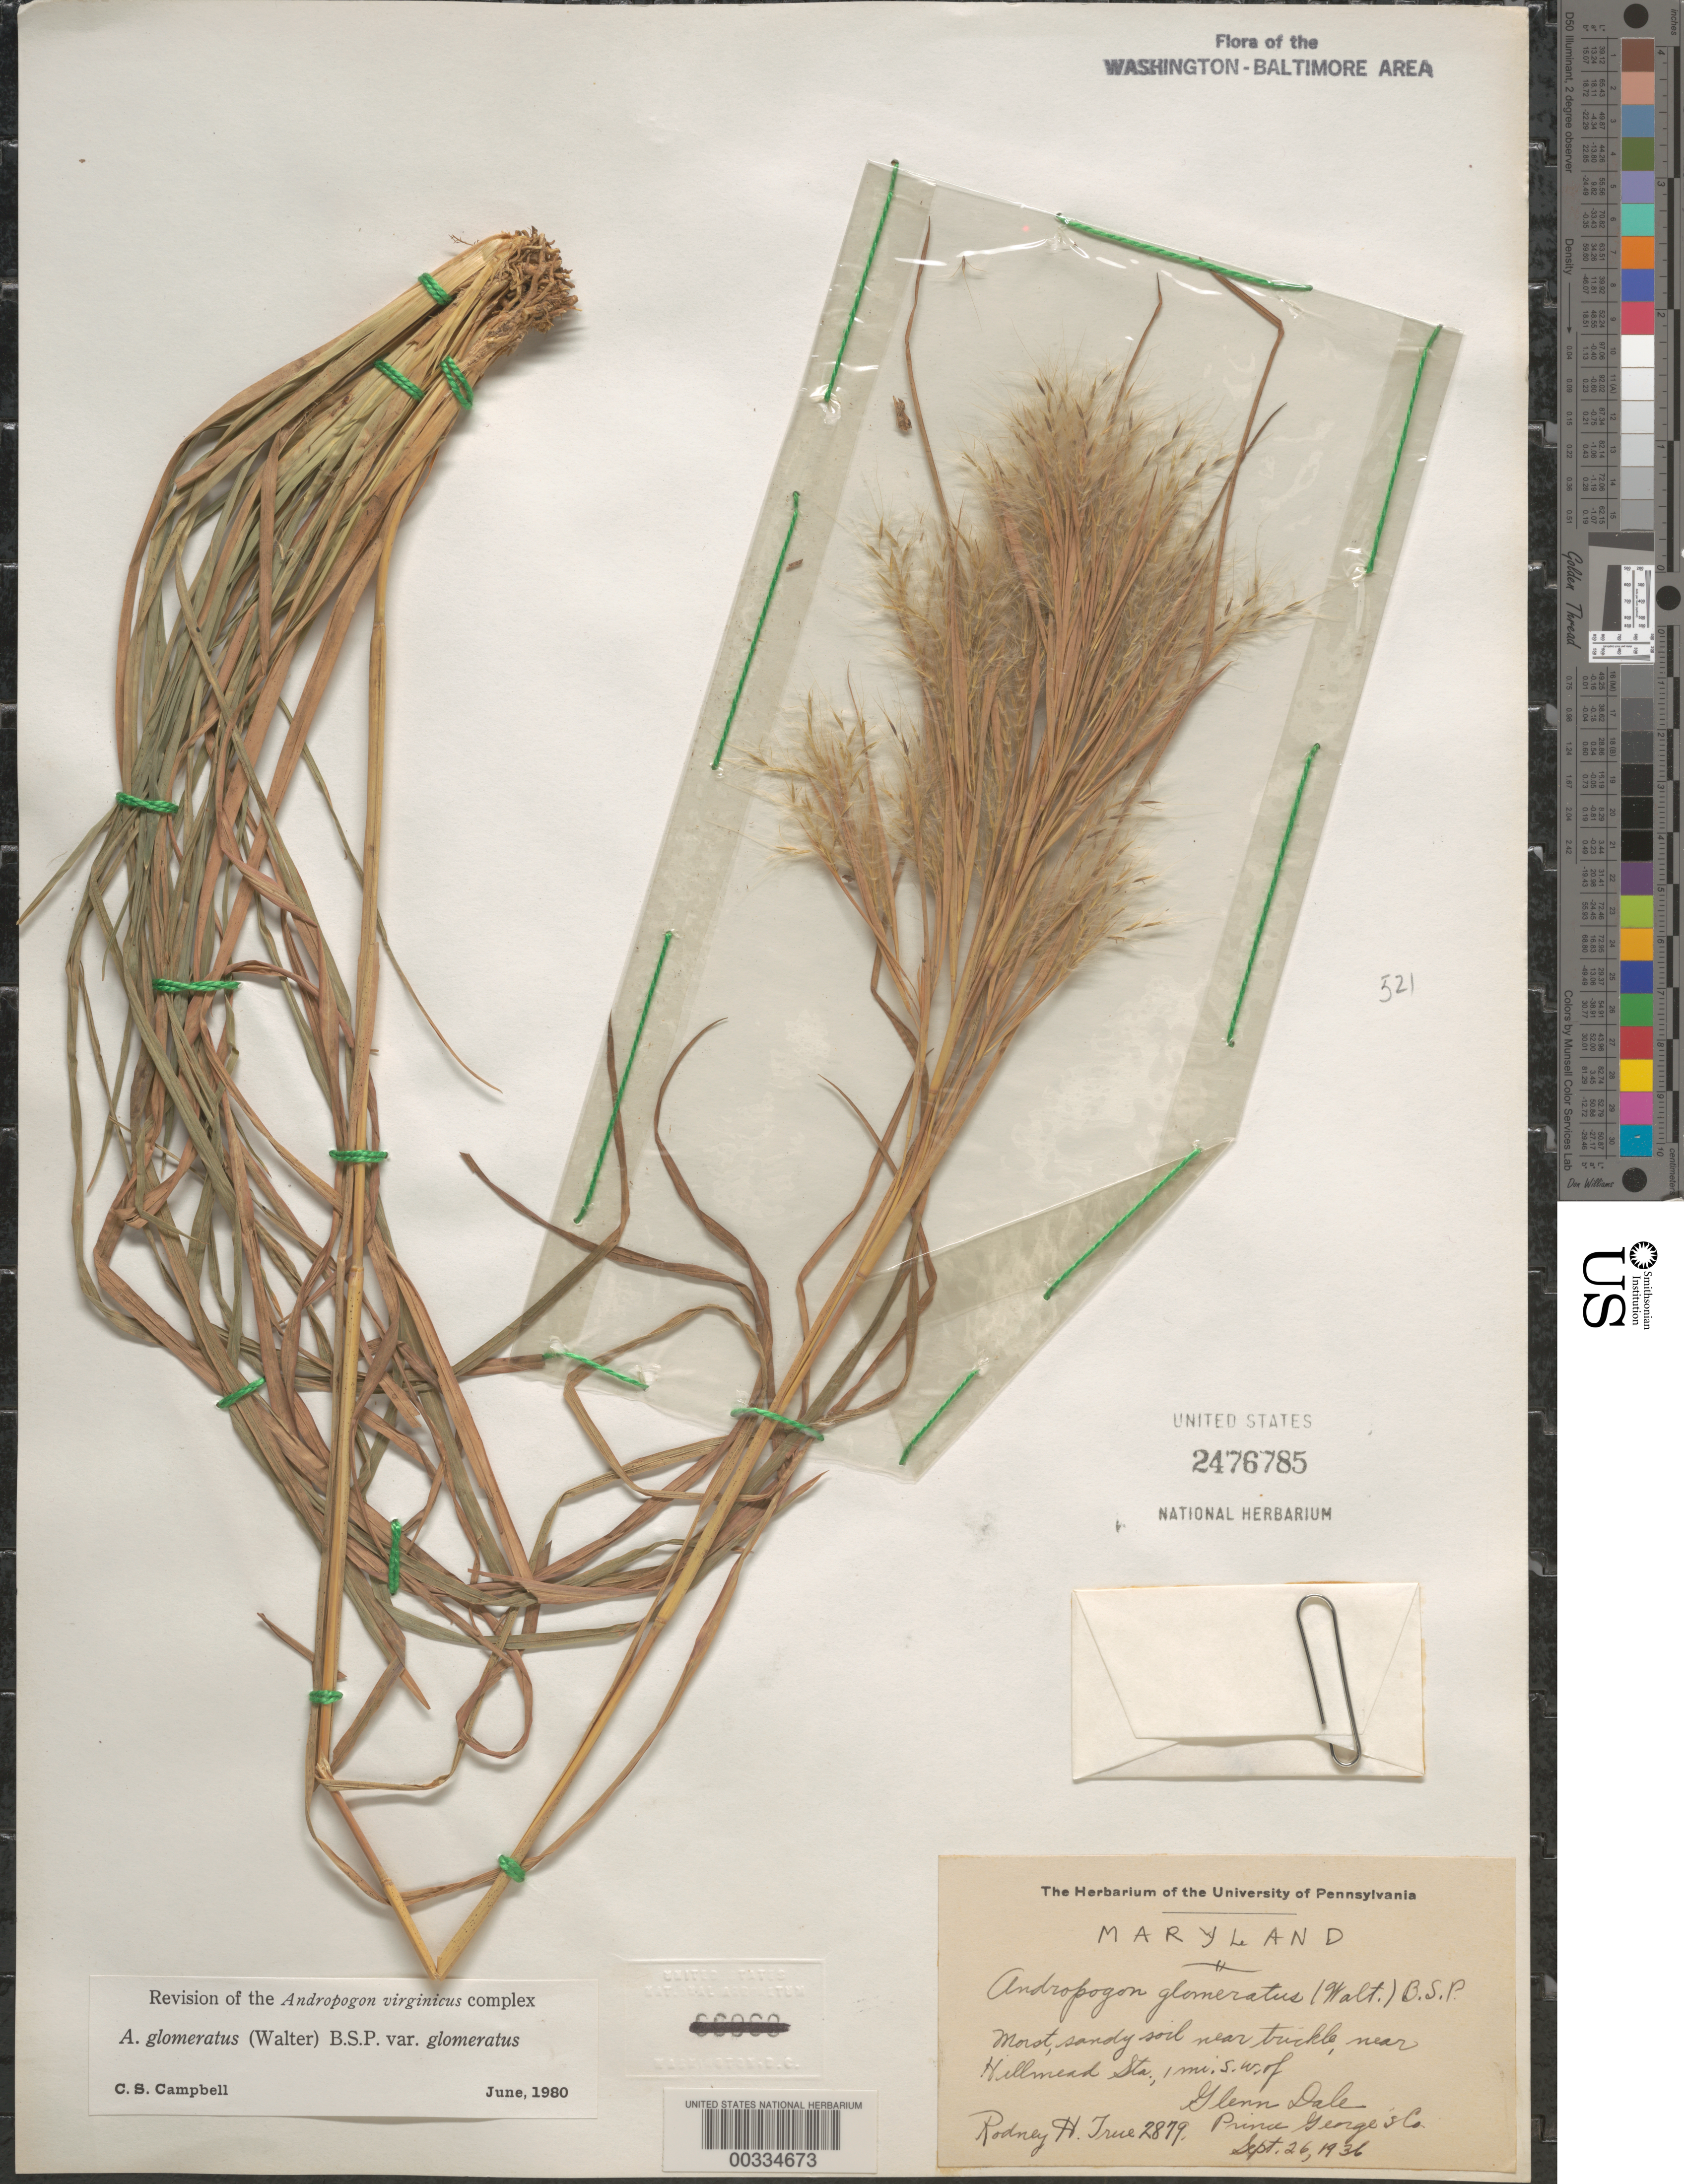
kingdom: Plantae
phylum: Tracheophyta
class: Liliopsida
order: Poales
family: Poaceae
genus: Andropogon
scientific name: Andropogon glomeratus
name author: (Walter) Britton, Stearns & Poggenb.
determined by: Campbell, C. S.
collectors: R. H. True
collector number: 2879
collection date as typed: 26 Sep 1936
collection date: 1936-09-26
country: United States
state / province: Maryland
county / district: Prince George's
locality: Near Hillmead Sta. I mi. S.W. of Glenn Dale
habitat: Moist sandy soil near trickle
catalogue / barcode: US 2476785